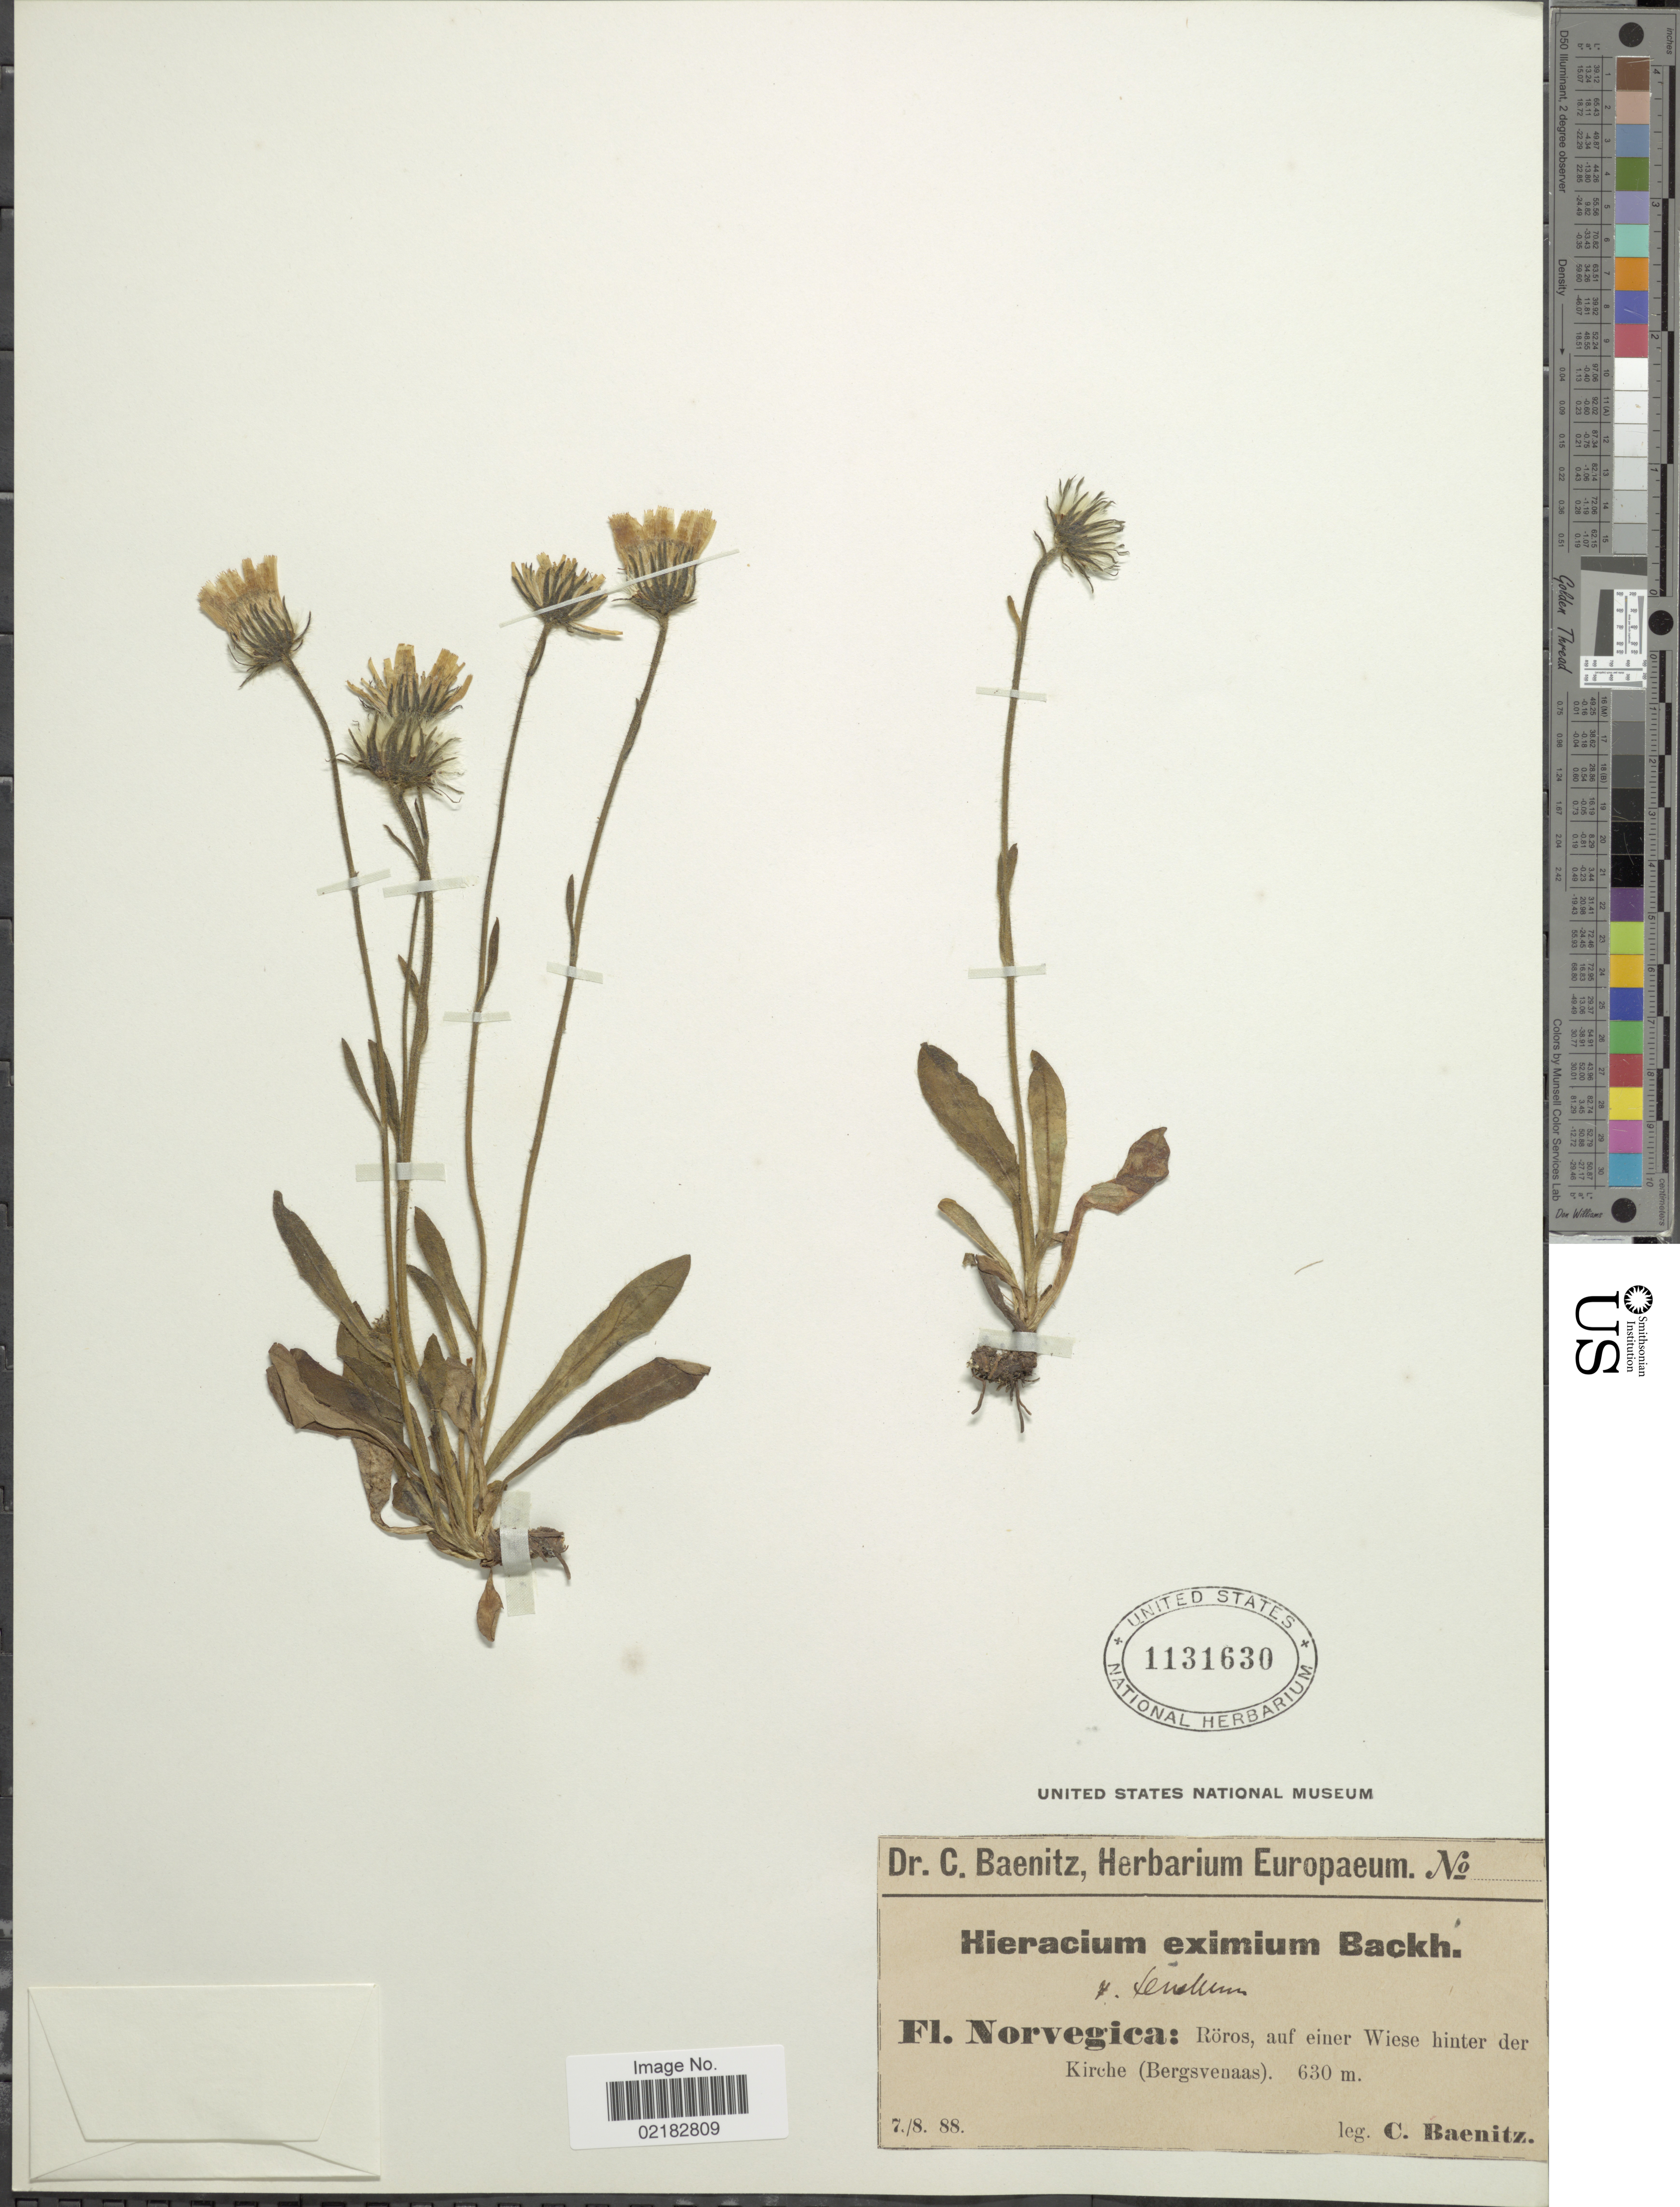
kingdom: Plantae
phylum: Tracheophyta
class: Magnoliopsida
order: Asterales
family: Asteraceae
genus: Hieracium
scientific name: Hieracium eximium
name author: Backh. f.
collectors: C. G. Baenitz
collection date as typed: Transcribed d/m/y: 7/8/88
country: Norway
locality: Fl. Norvegica: Röros, auf einer Wiese hinter der Kirche ( Bergsvenaas)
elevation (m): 630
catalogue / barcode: US 1131630